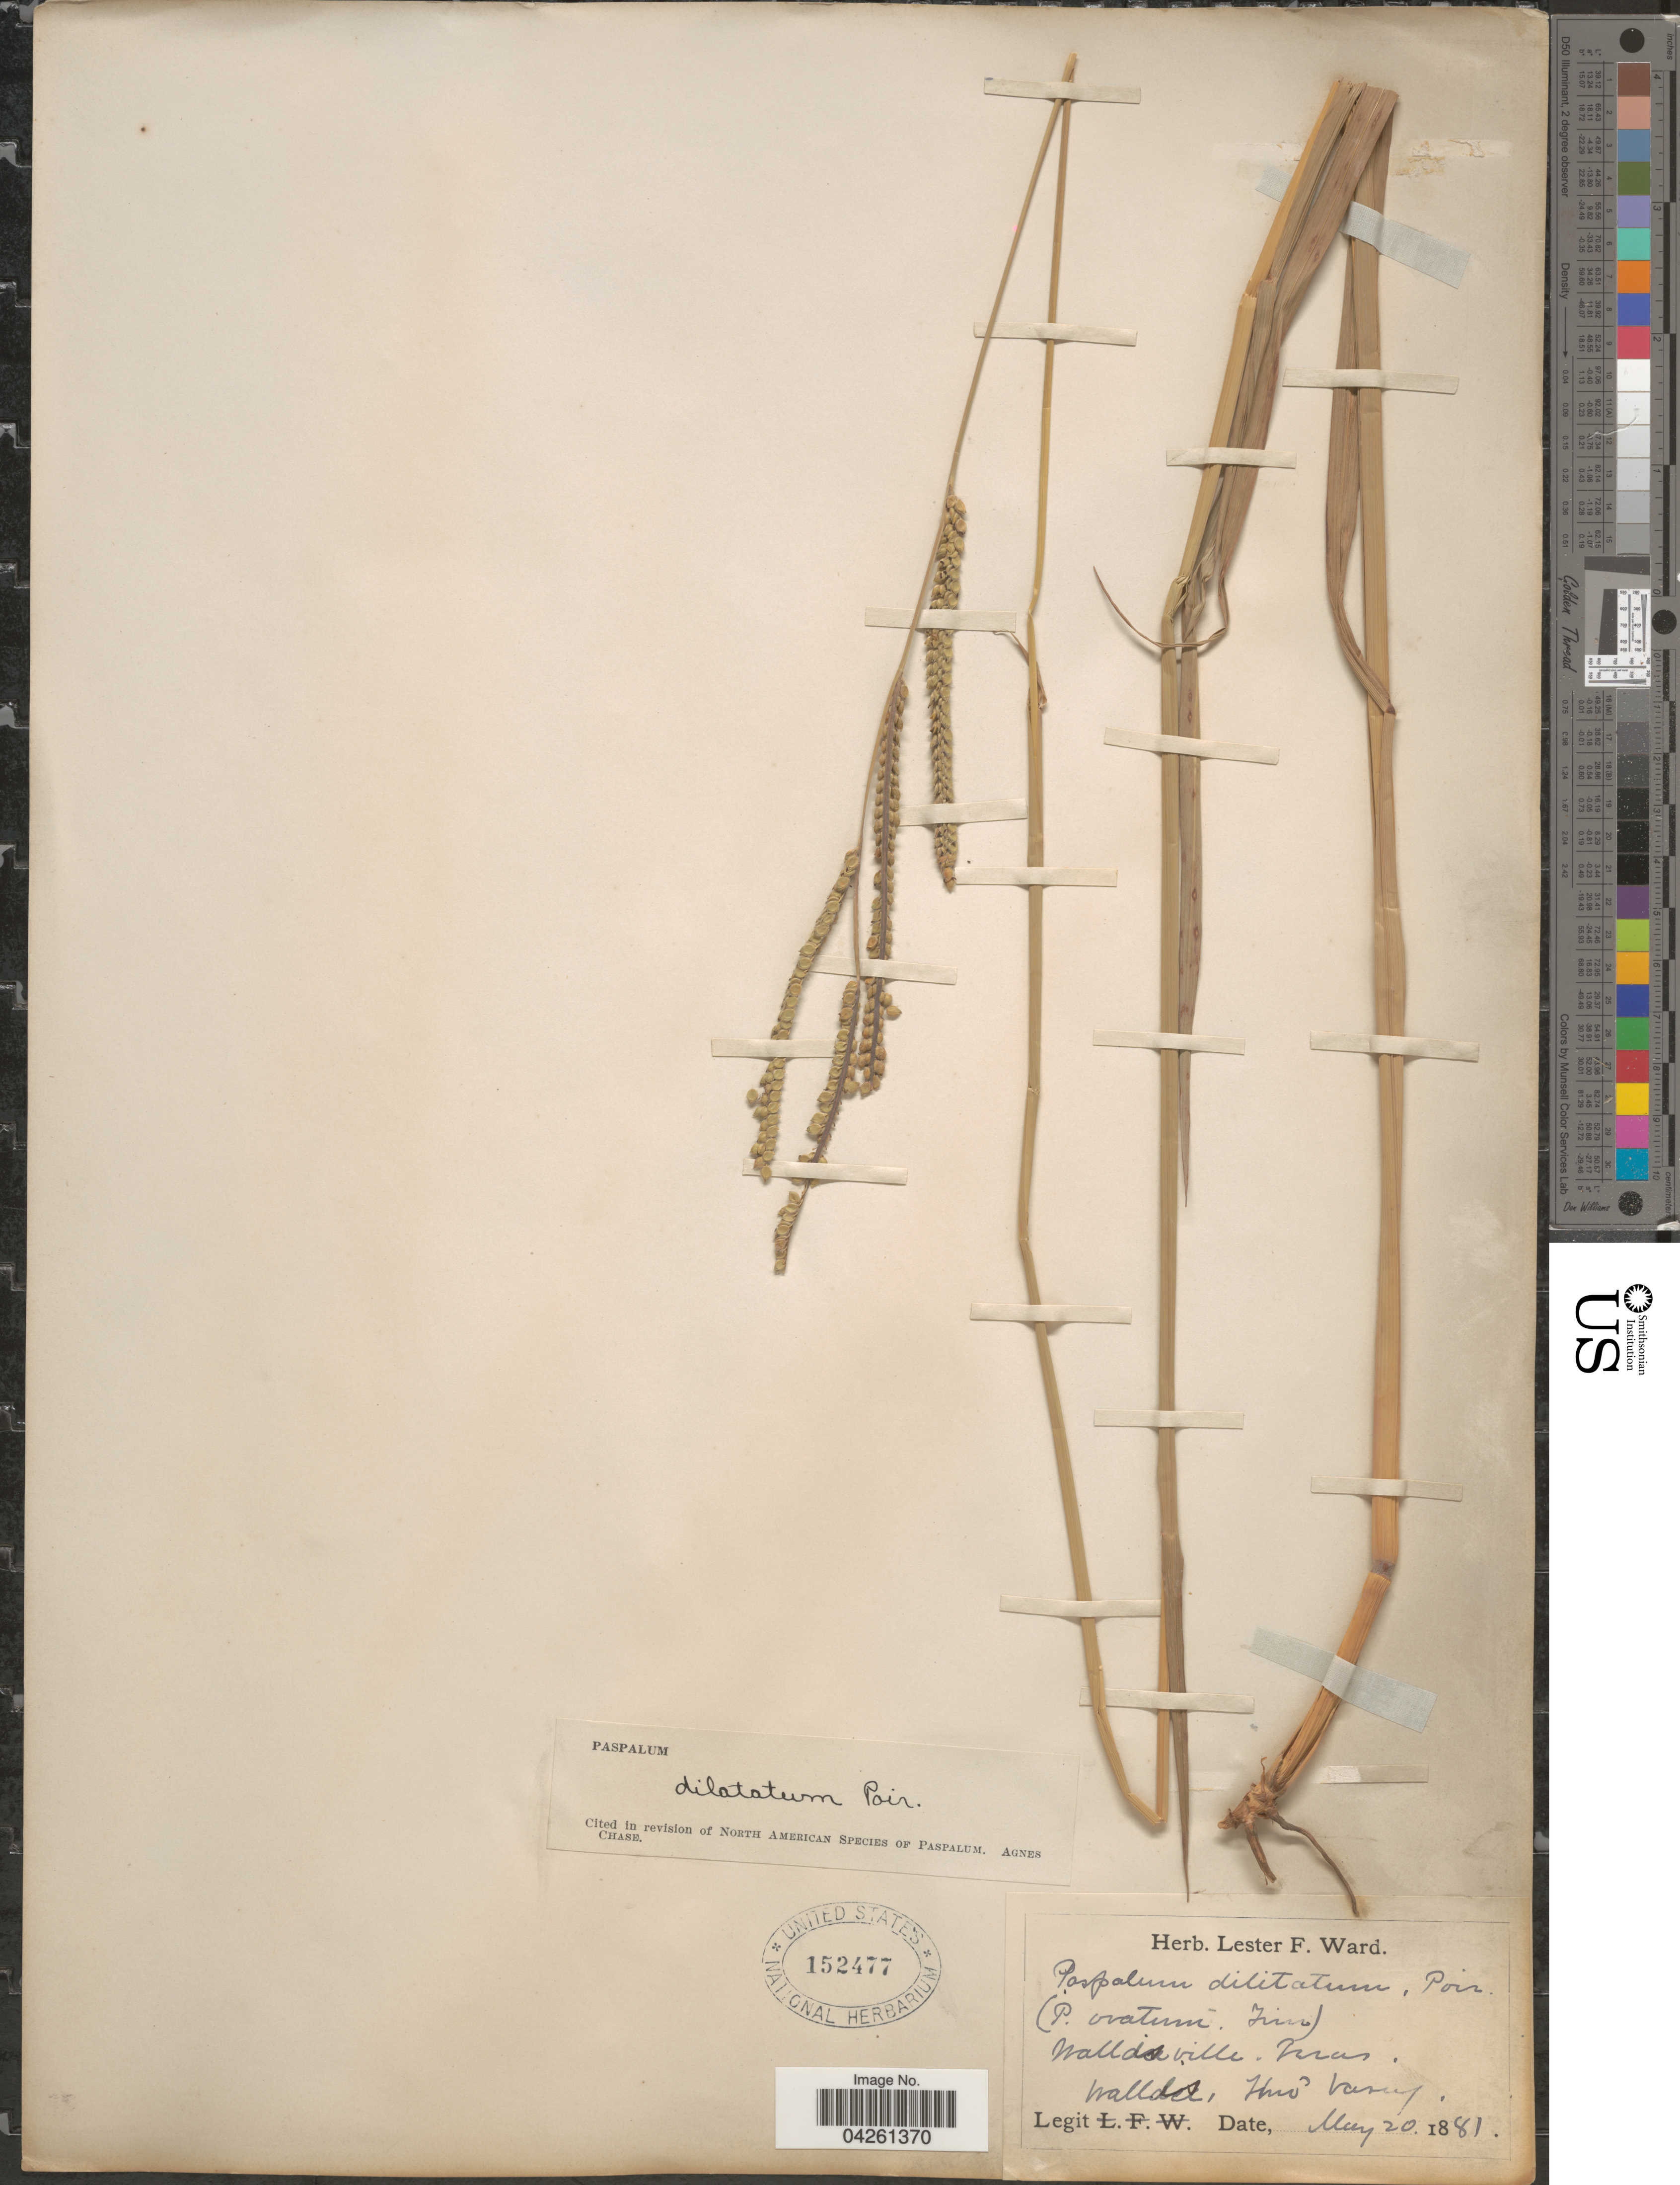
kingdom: Plantae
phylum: Tracheophyta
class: Liliopsida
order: Poales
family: Poaceae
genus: Paspalum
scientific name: Paspalum dilatatum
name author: Poir.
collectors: Vasey, --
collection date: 1881-05-20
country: United States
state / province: Texas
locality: Wallisville.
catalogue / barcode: US 152477